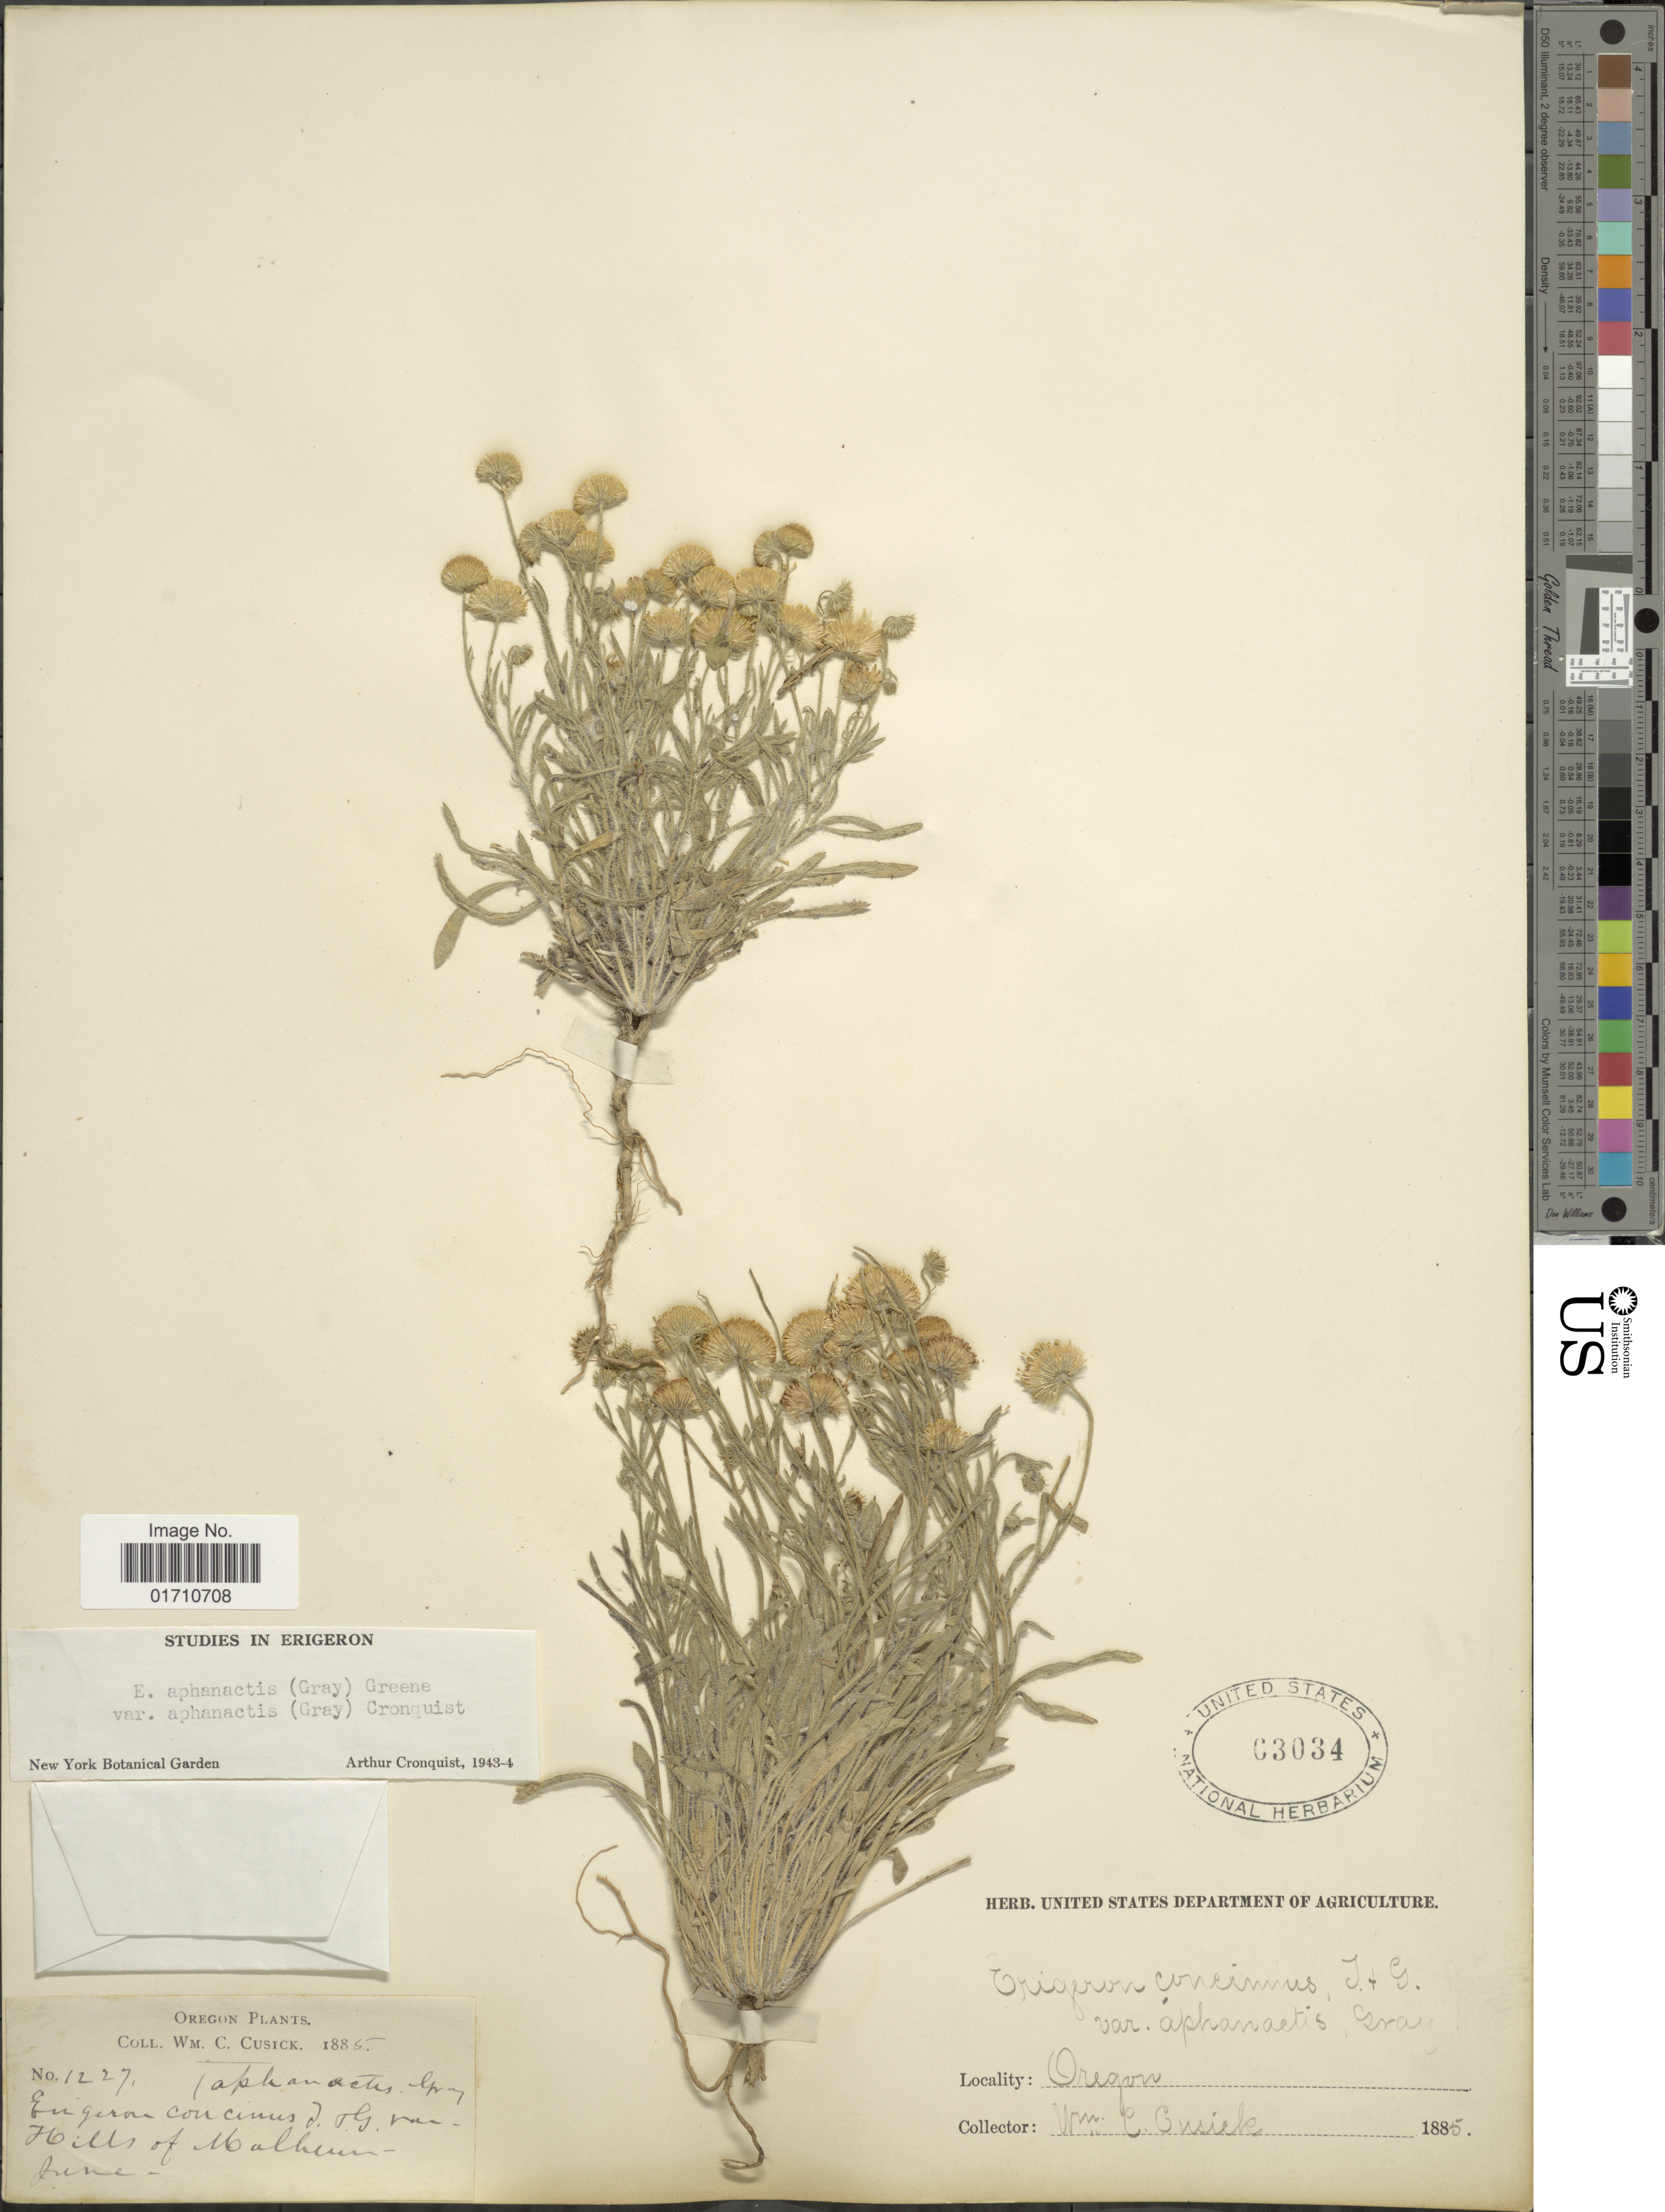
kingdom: Plantae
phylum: Tracheophyta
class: Magnoliopsida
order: Asterales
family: Asteraceae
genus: Erigeron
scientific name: Erigeron aphanactis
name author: (A. Gray) Greene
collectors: W. C. Cusick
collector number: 1227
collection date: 1885-06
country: United States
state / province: Oregon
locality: Hills of Malheur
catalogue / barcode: US 63034